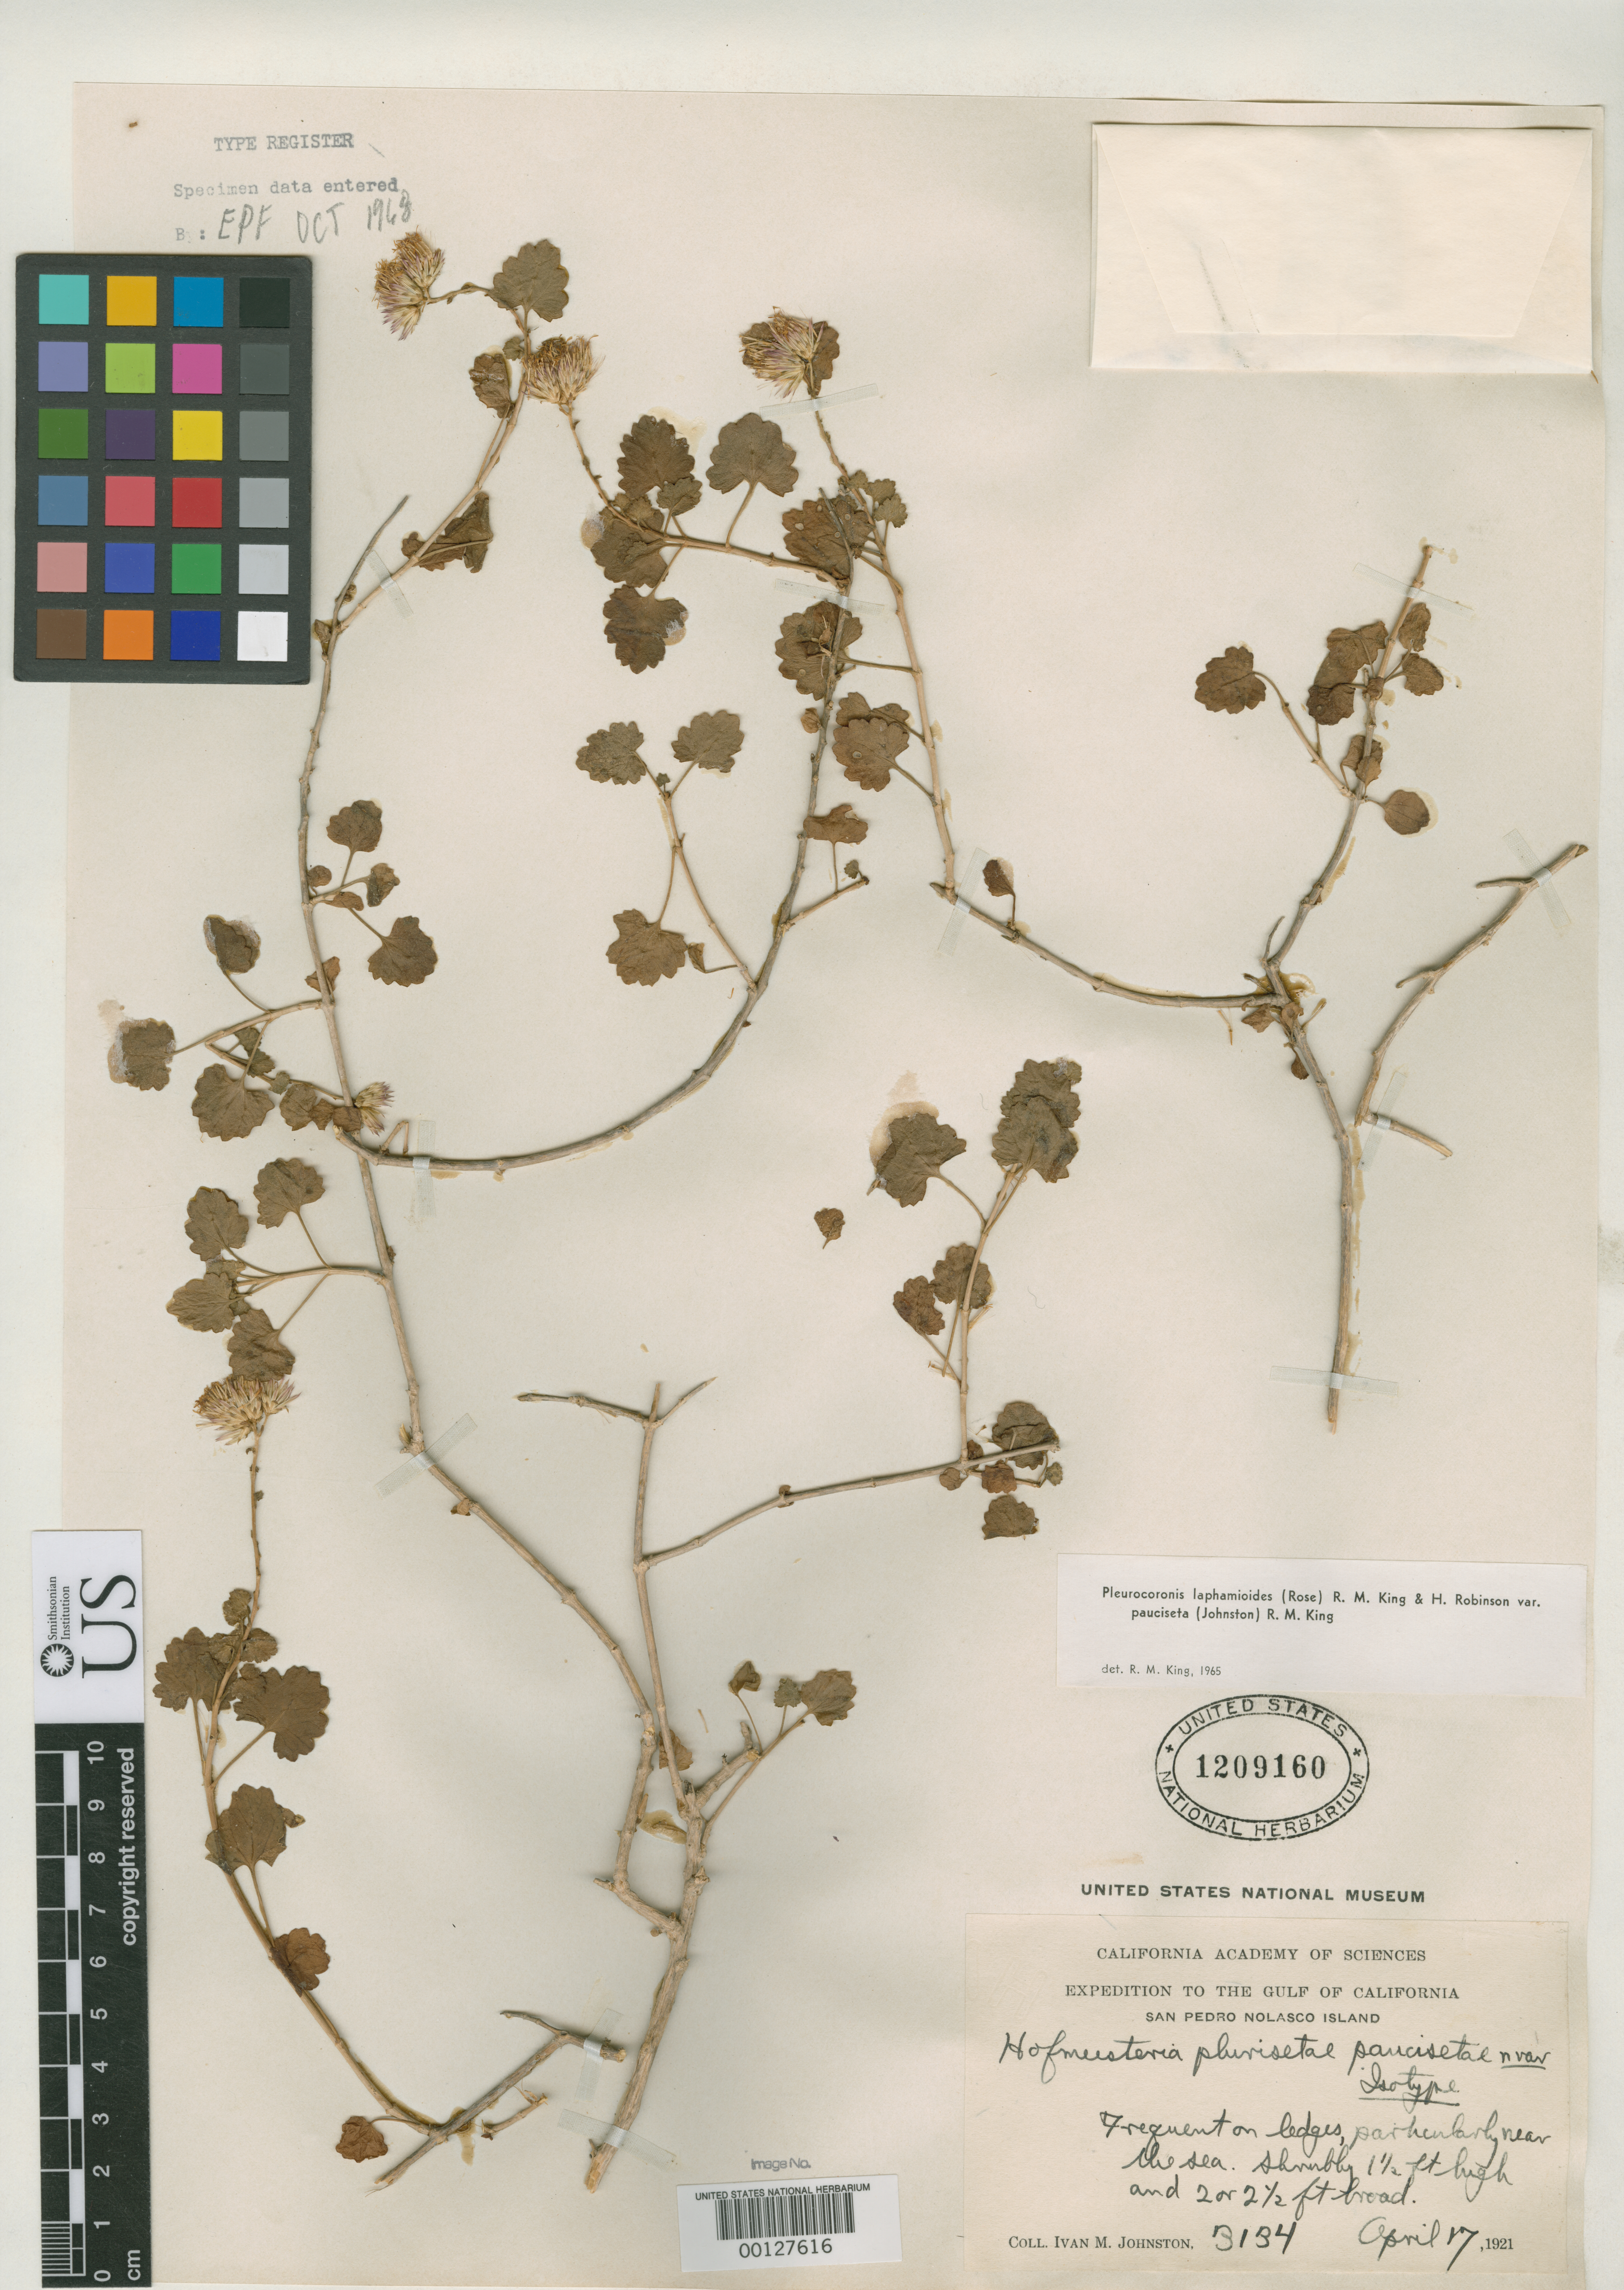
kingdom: Plantae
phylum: Tracheophyta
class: Magnoliopsida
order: Asterales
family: Asteraceae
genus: Hofmeisteria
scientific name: Hofmeisteria pluriseta var. pauciseta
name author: I.M. Johnst.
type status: Isotype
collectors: I.M. Johnston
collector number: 3134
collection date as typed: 17 Apr 1921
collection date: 1921-04-17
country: Mexico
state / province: Sonora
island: San Pedro Nolasco Island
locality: Gulf of California.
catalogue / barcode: US 1209160